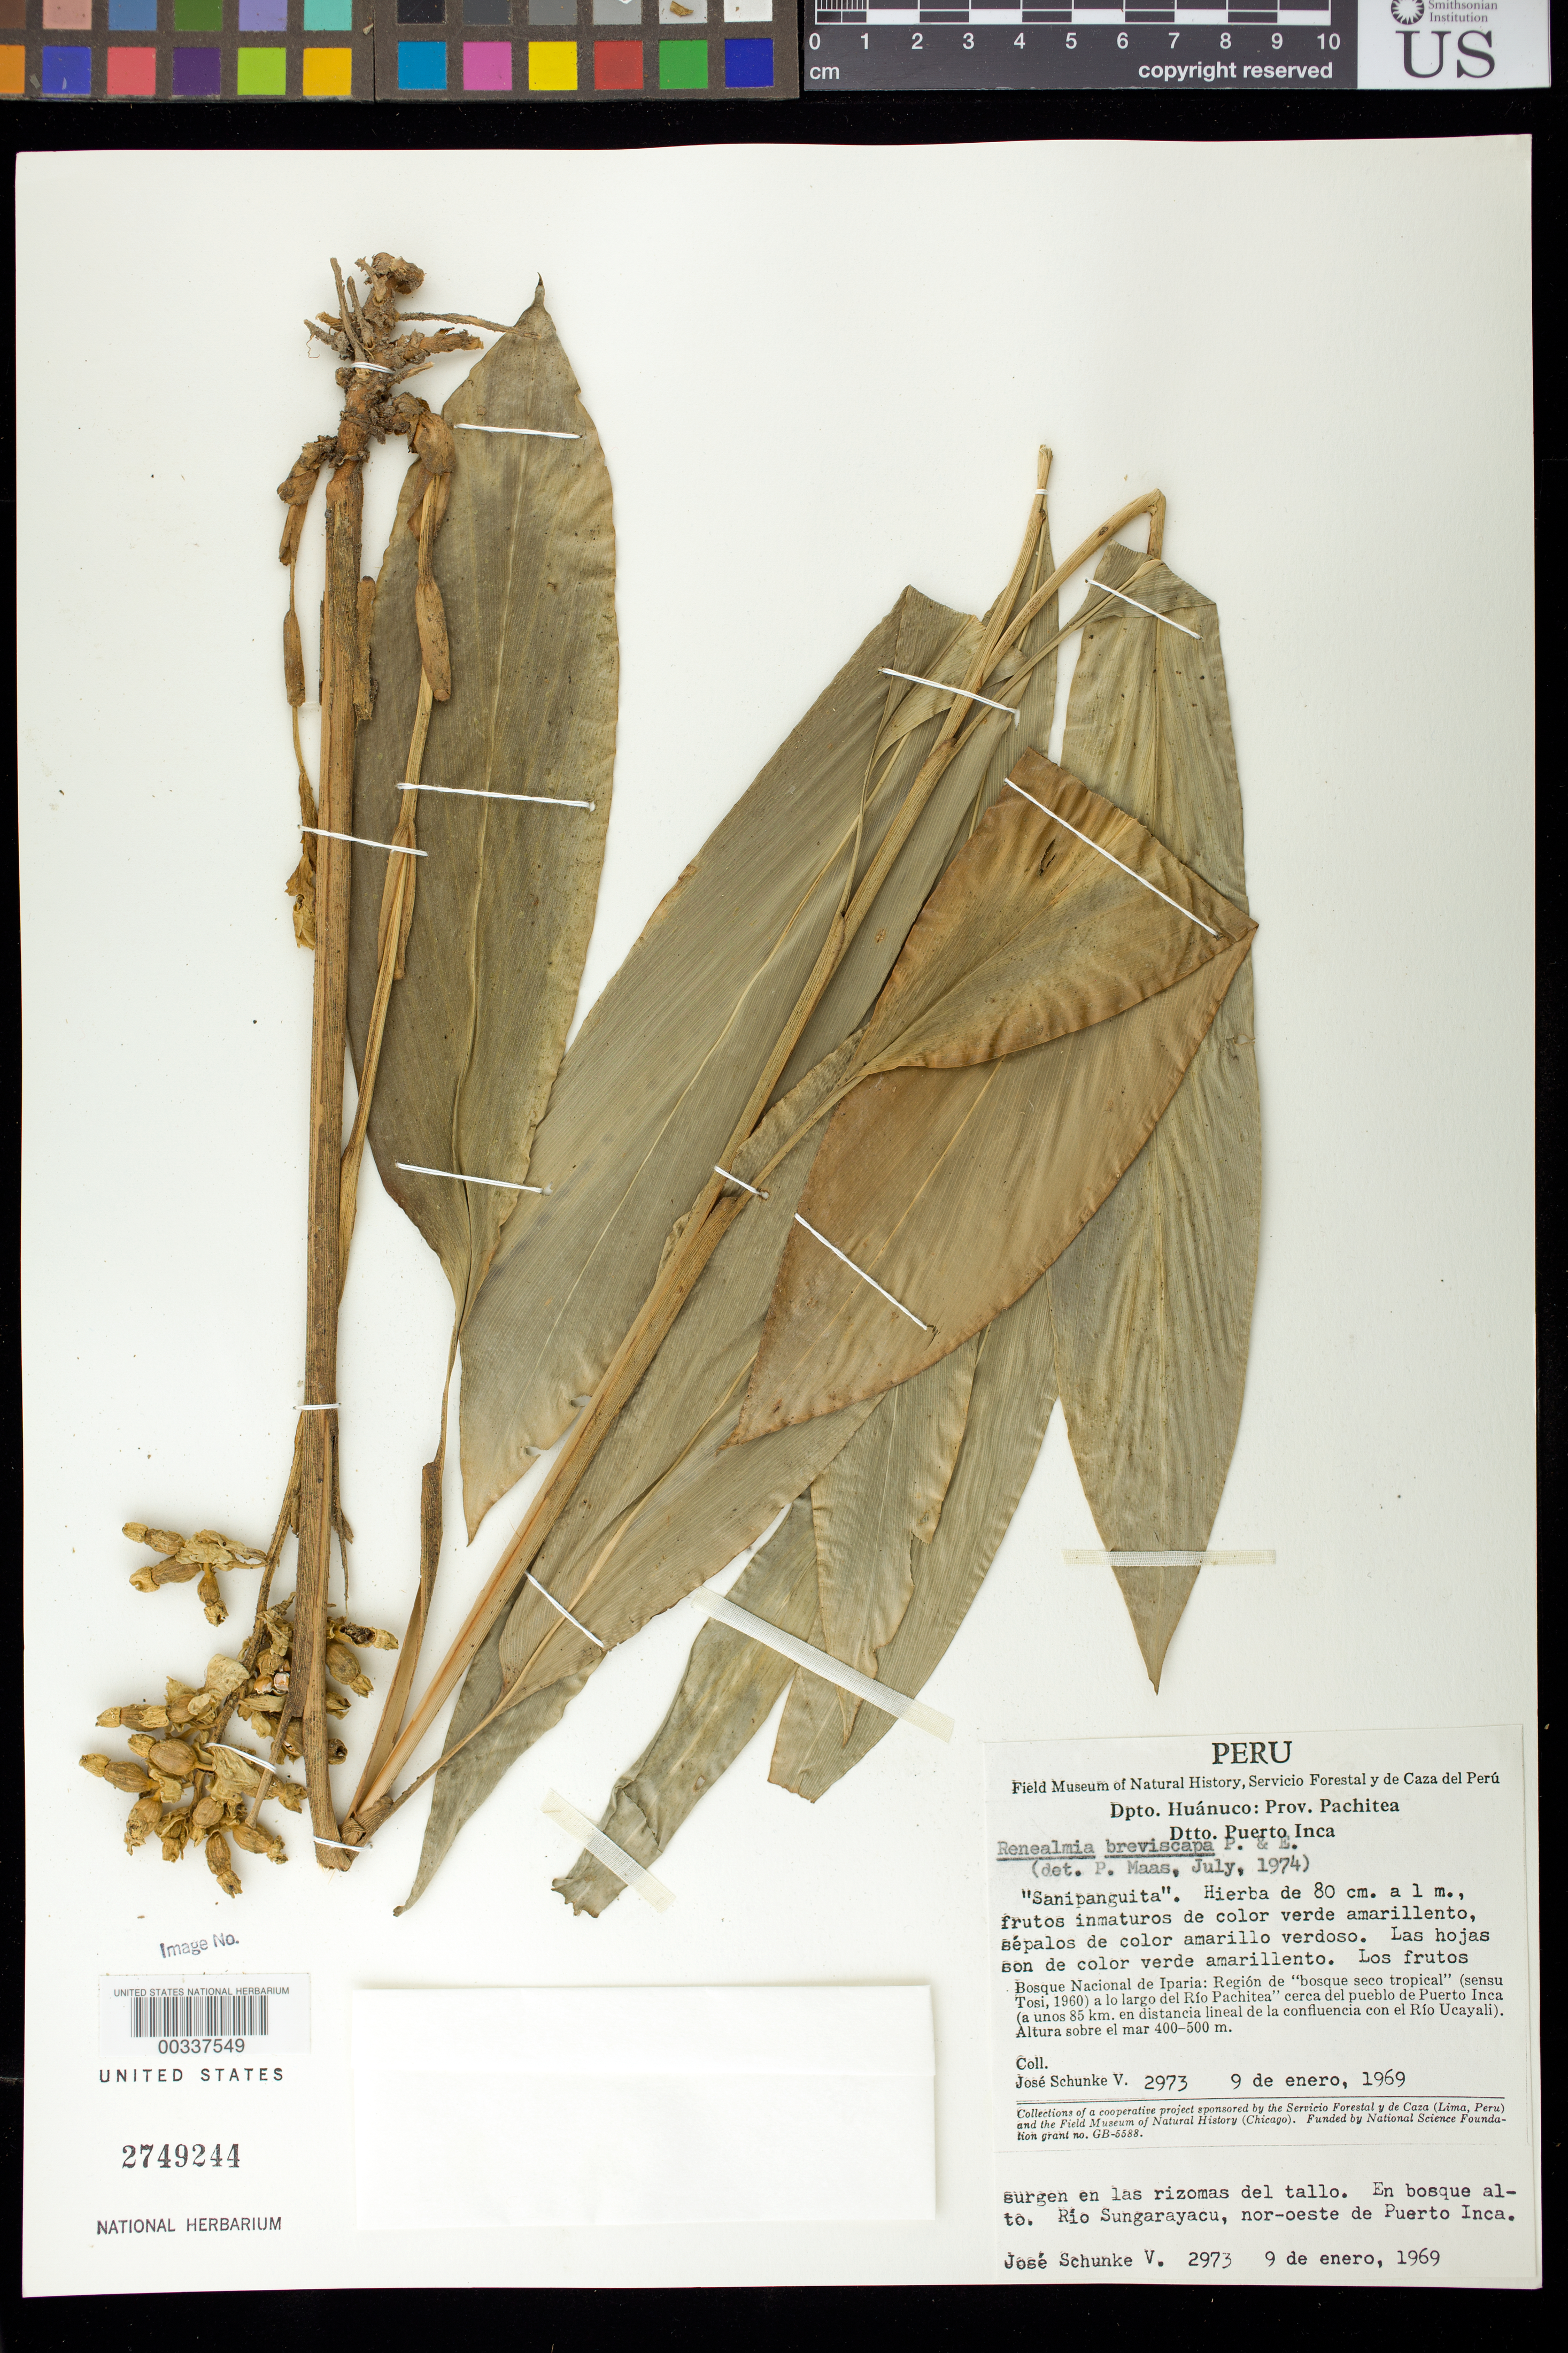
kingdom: Plantae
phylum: Tracheophyta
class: Liliopsida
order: Zingiberales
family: Zingiberaceae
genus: Renealmia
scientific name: Renealmia breviscapa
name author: Poepp. & Endl.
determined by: Maas, Paul J. M.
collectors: J. Schunke Vigo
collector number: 2973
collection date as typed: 09 Jan 1969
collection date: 1969-01-09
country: Peru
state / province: Huánuco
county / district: Pachitea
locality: Dtto puerto inca, rio sungarayacu, nor-oeste de puerto inca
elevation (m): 400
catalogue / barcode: US 2749244